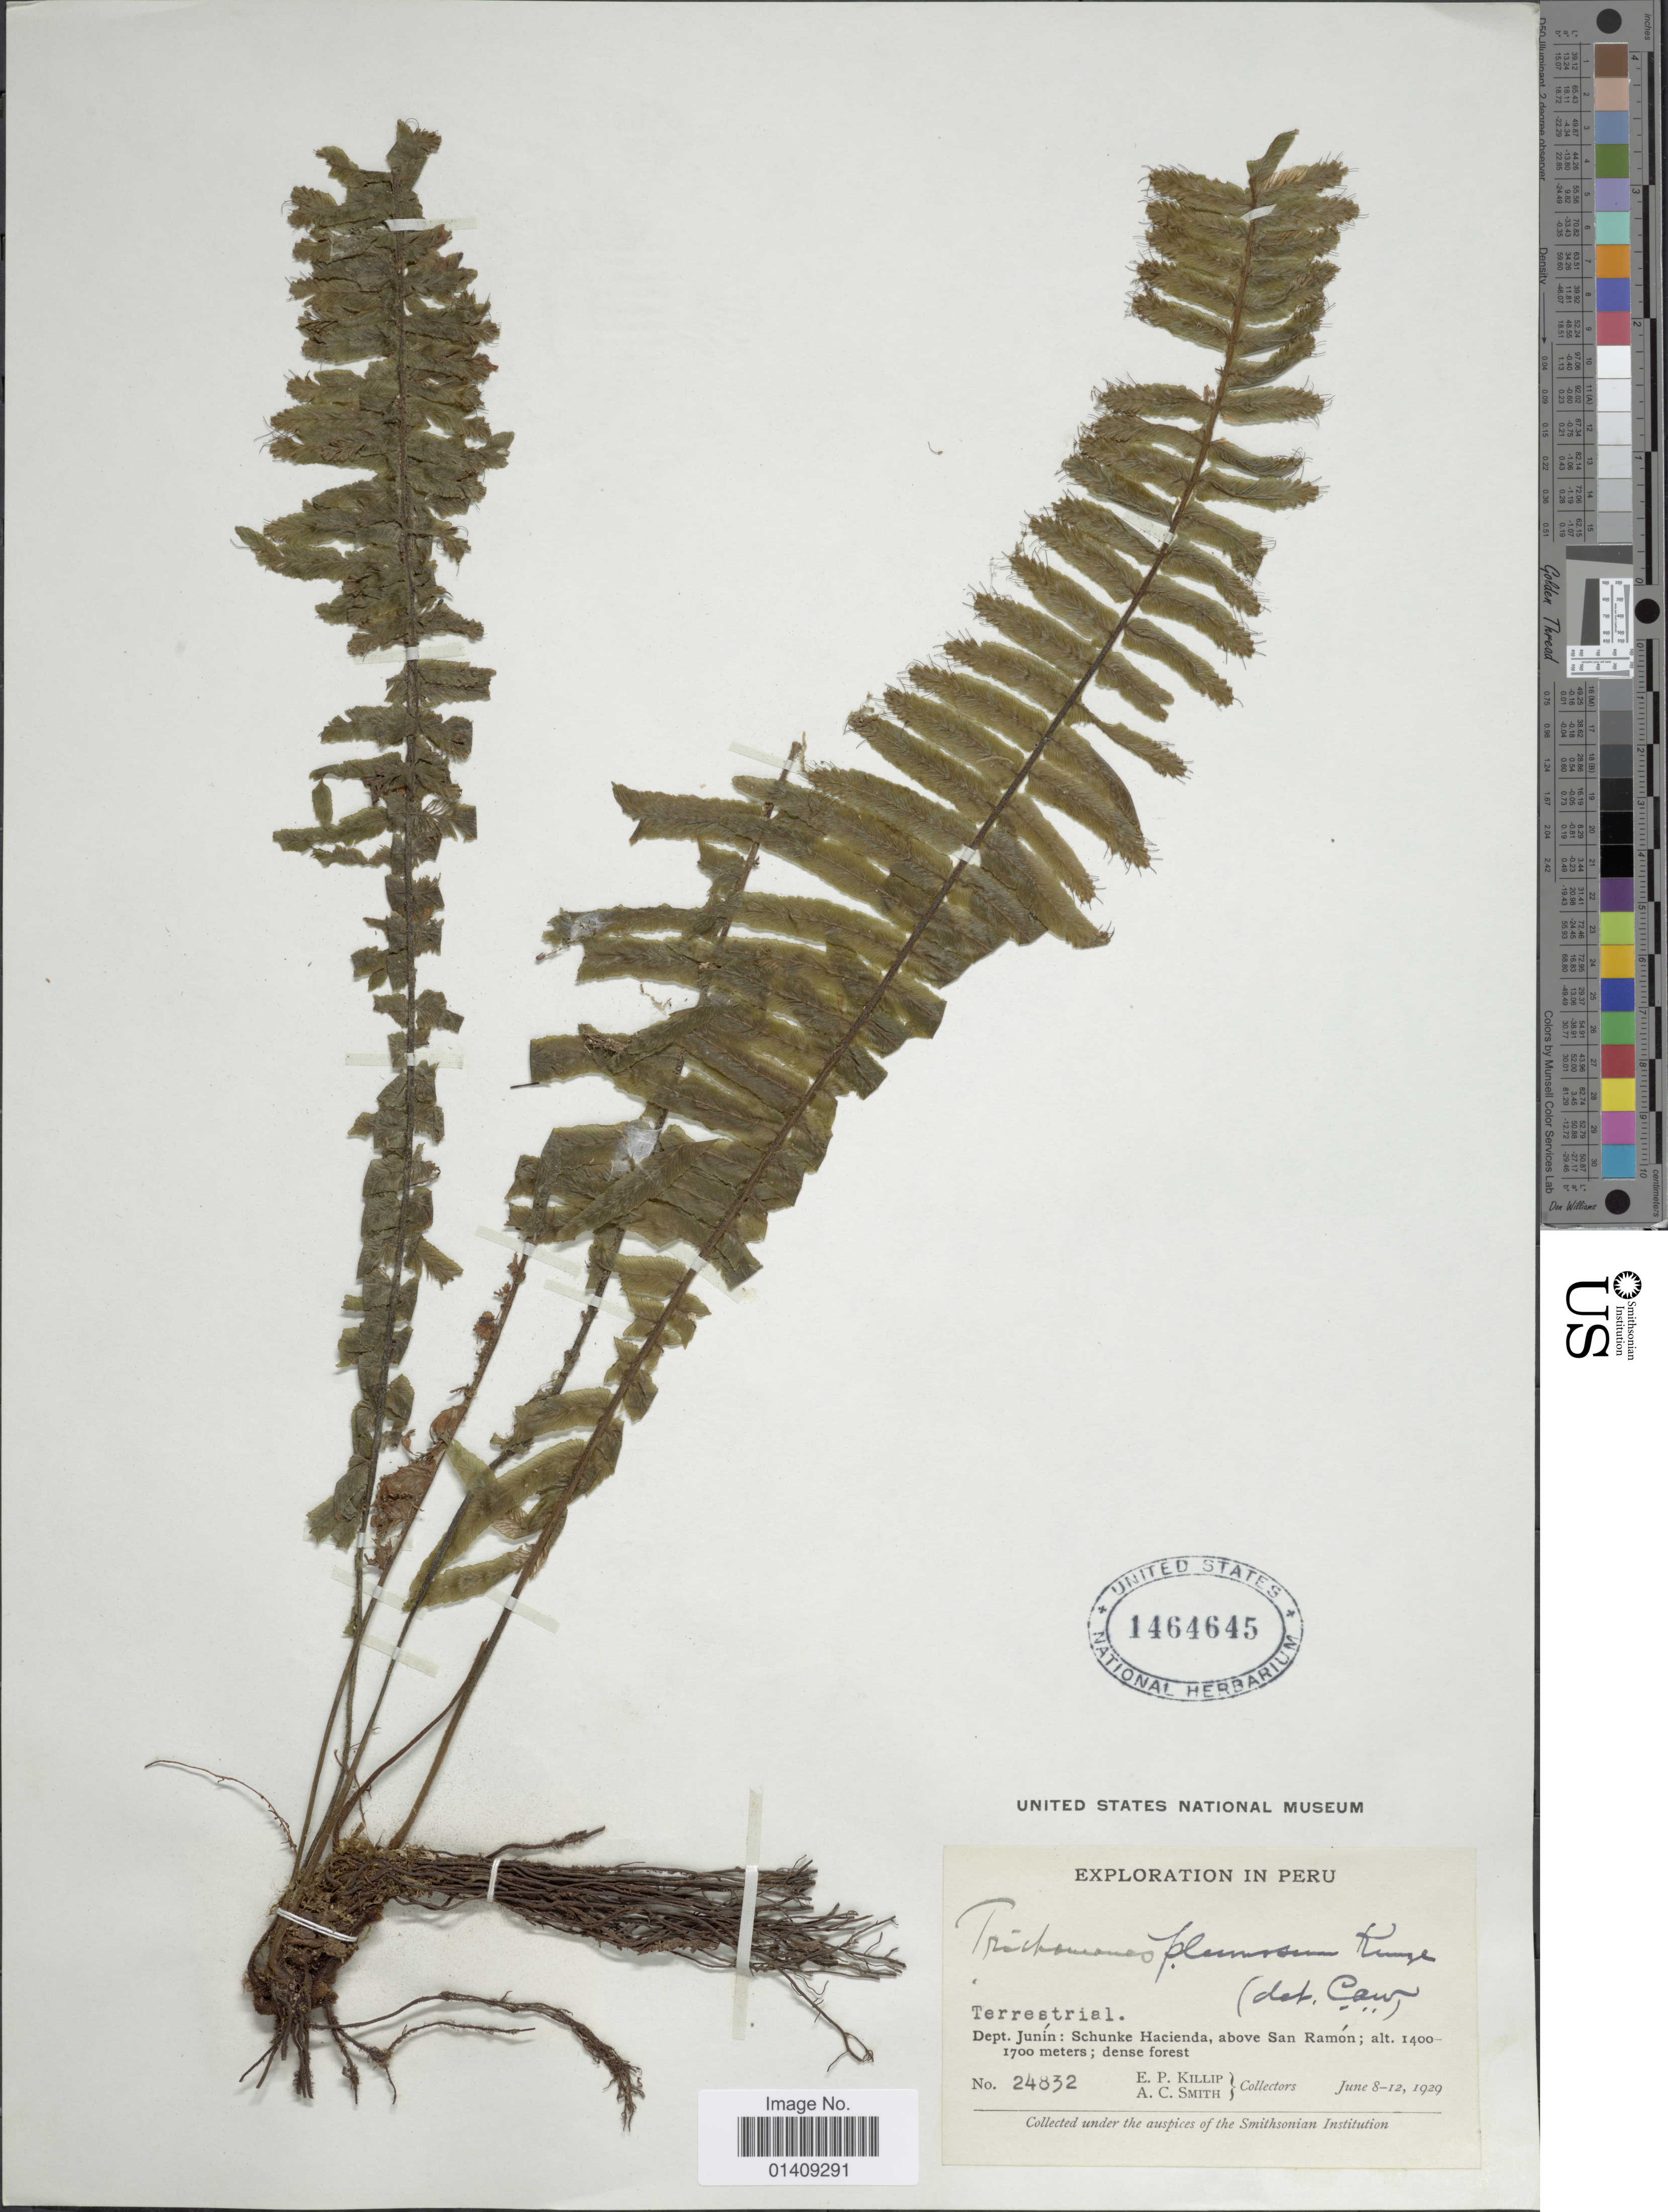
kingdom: Plantae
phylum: Tracheophyta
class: Polypodiopsida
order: Hymenophyllales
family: Hymenophyllaceae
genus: Trichomanes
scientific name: Trichomanes plumosum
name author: Kunze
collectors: E. P. Killip & A. C. Smith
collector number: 24832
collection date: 1929-06-08/1929-06-12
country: Peru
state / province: Junín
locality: Dept. Junín: Schunke Hacienda above San Ramón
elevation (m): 1400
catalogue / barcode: US 1464645